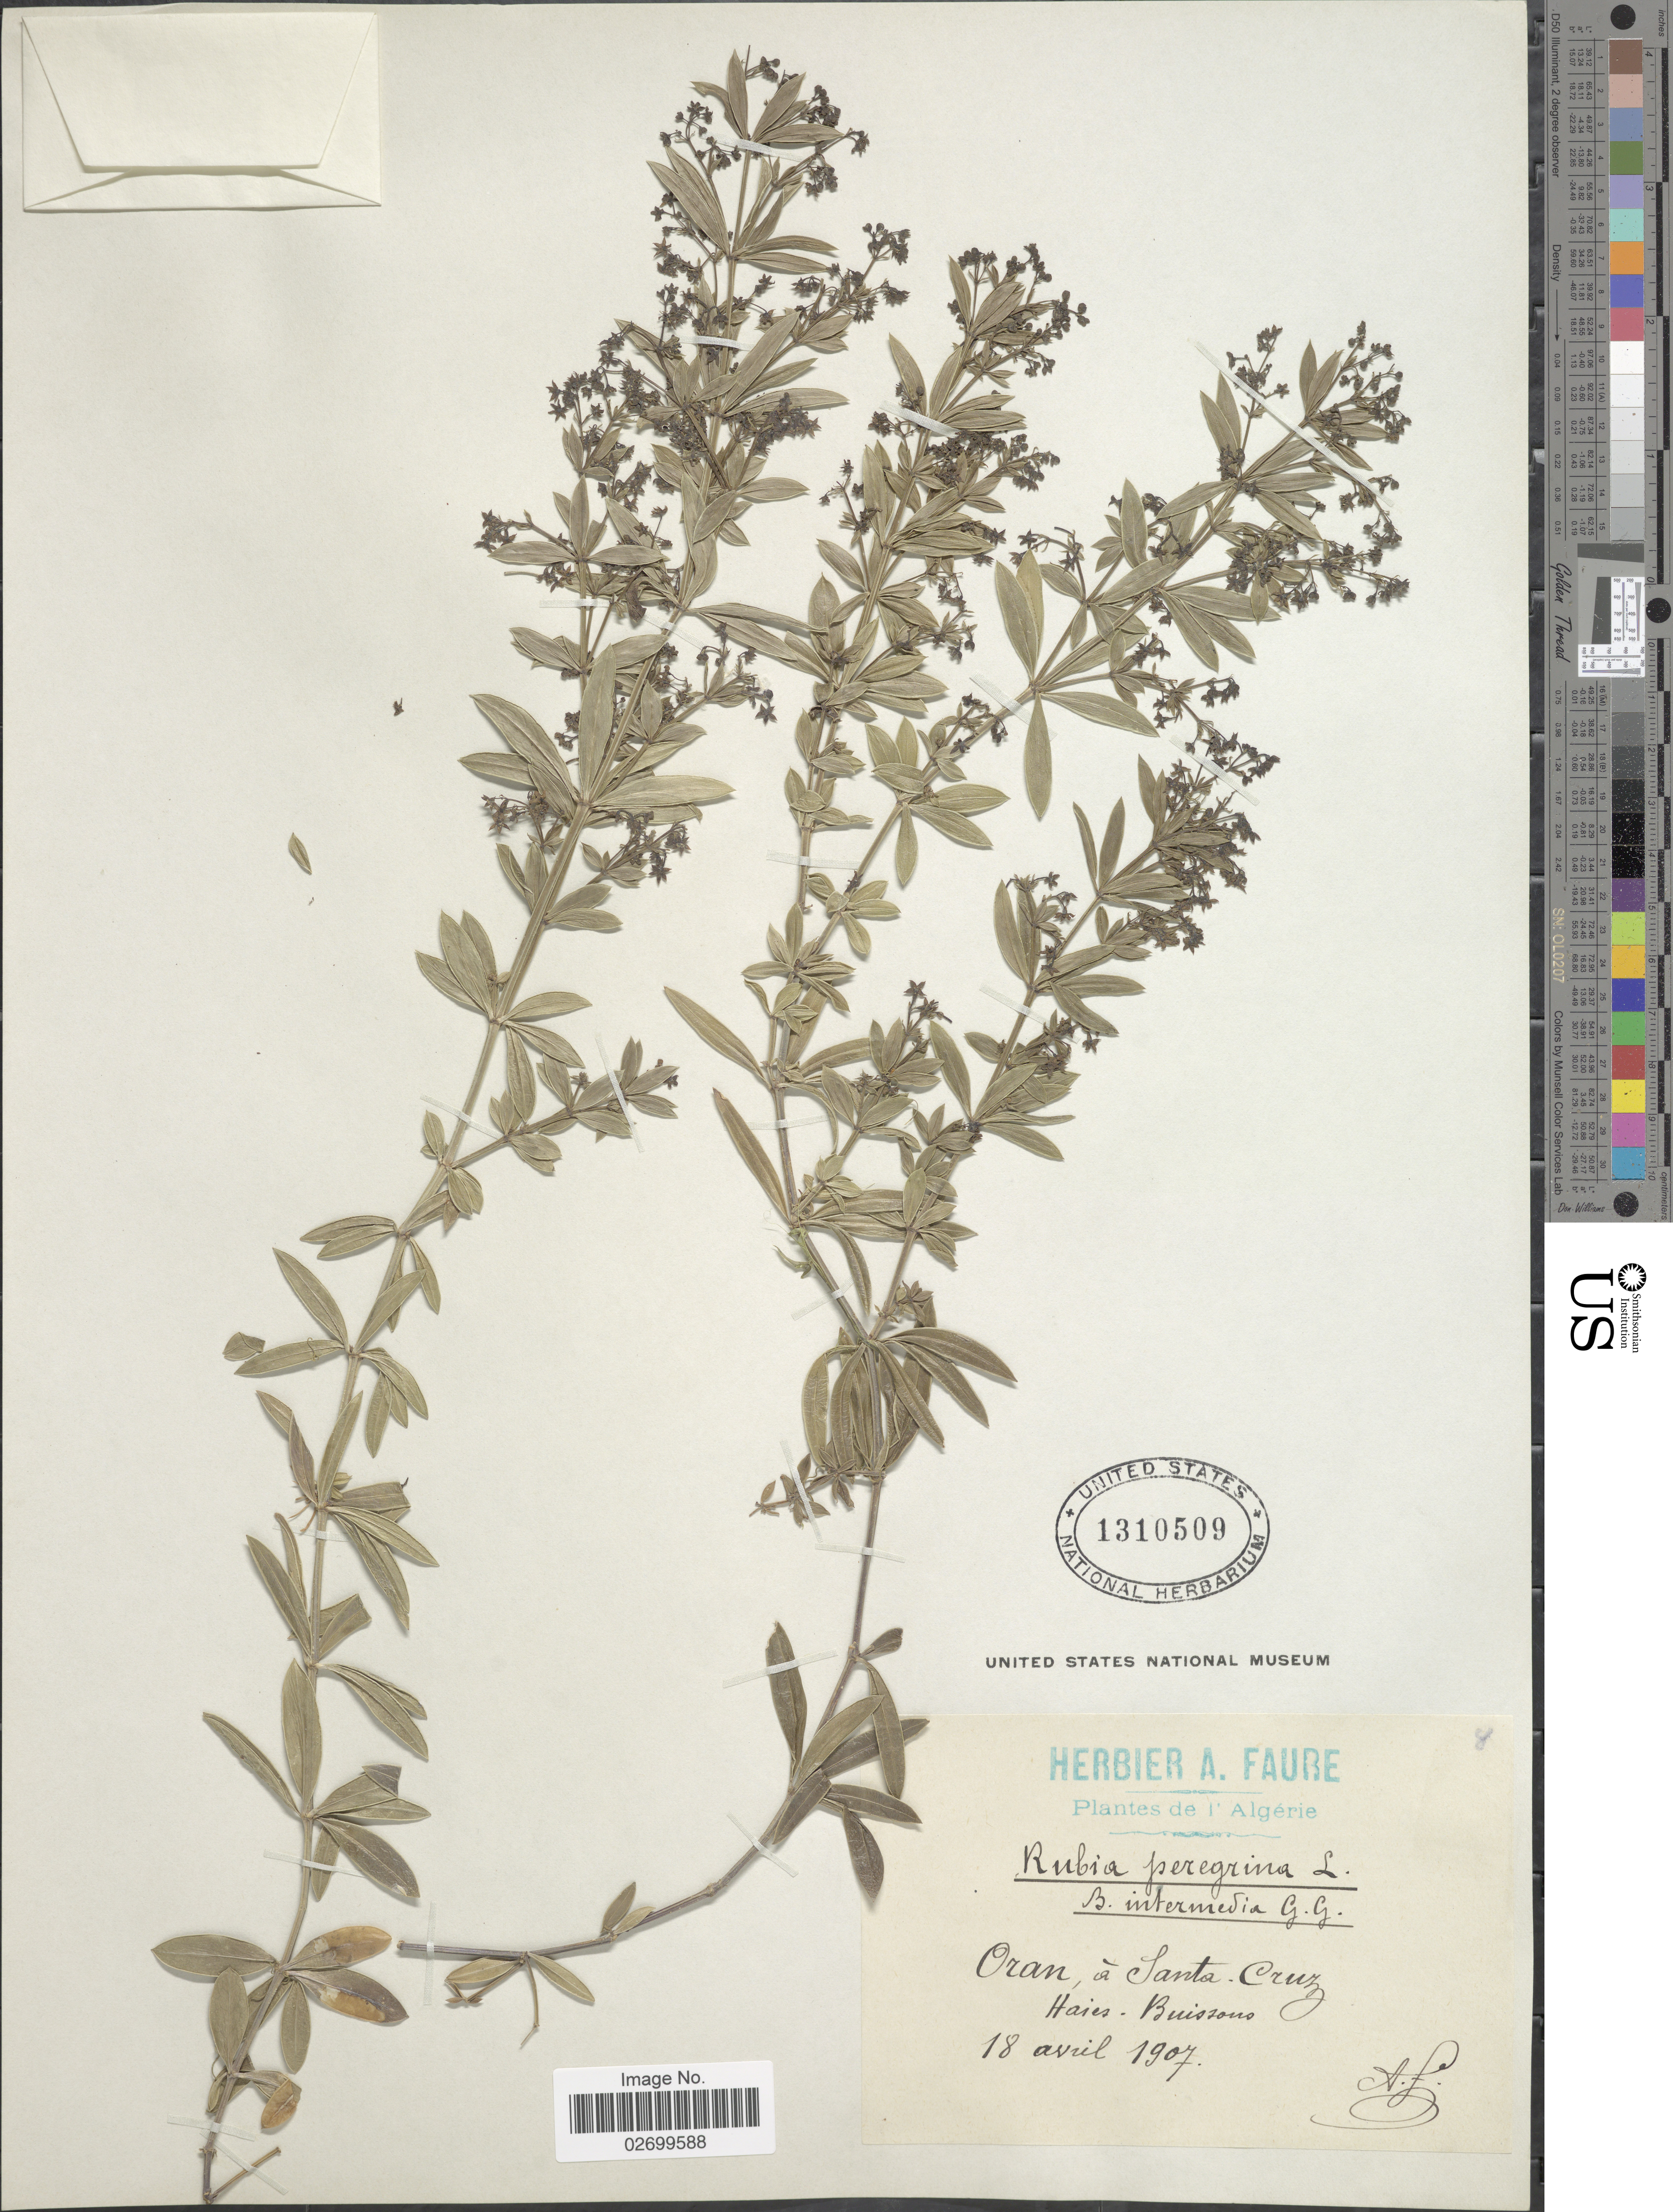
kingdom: Plantae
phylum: Tracheophyta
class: Magnoliopsida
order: Gentianales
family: Rubiaceae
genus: Rubia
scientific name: Rubia peregrina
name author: L.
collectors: A. Faure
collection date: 1907-04-18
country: Algeria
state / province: Oran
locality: A Santa Cruz, Haies-Buisons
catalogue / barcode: US 1310509